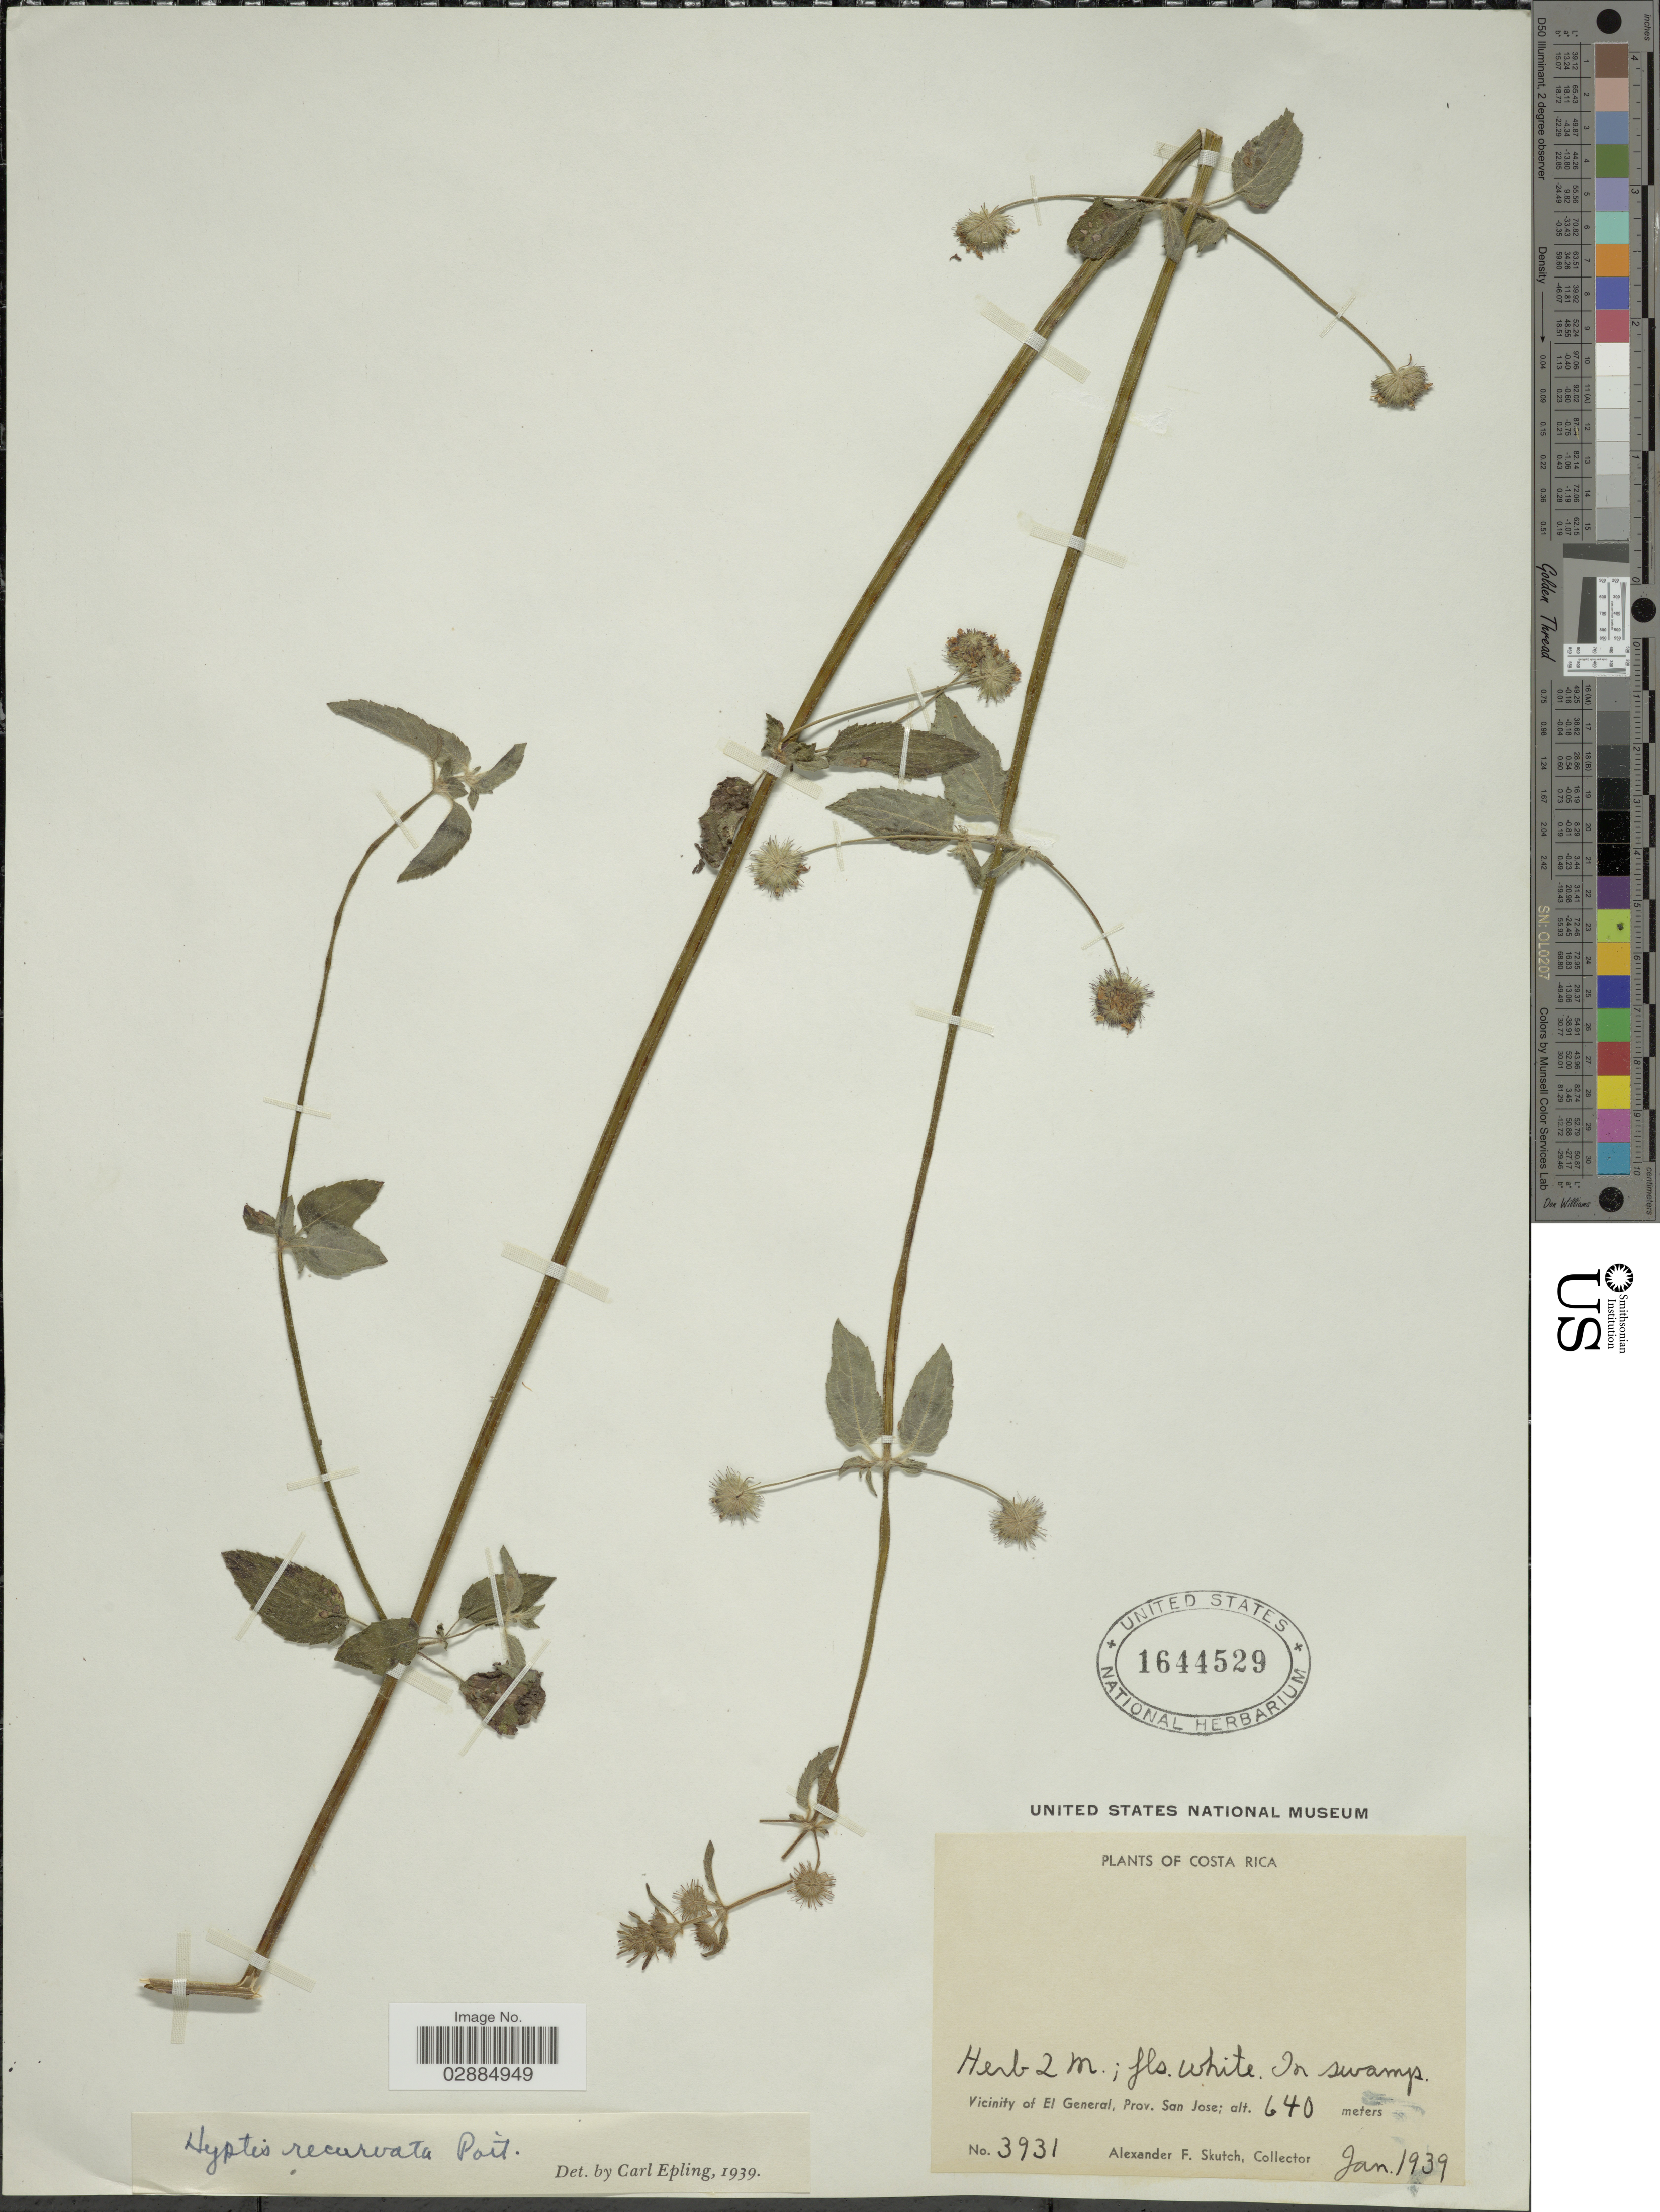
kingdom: Plantae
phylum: Tracheophyta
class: Magnoliopsida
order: Lamiales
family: Lamiaceae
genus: Hyptis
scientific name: Hyptis recurvata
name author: Poit.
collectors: A. F. Skutch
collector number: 3931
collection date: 1939-01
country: Costa Rica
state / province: San José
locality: Vicinity of El General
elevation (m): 640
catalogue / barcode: US 1644529